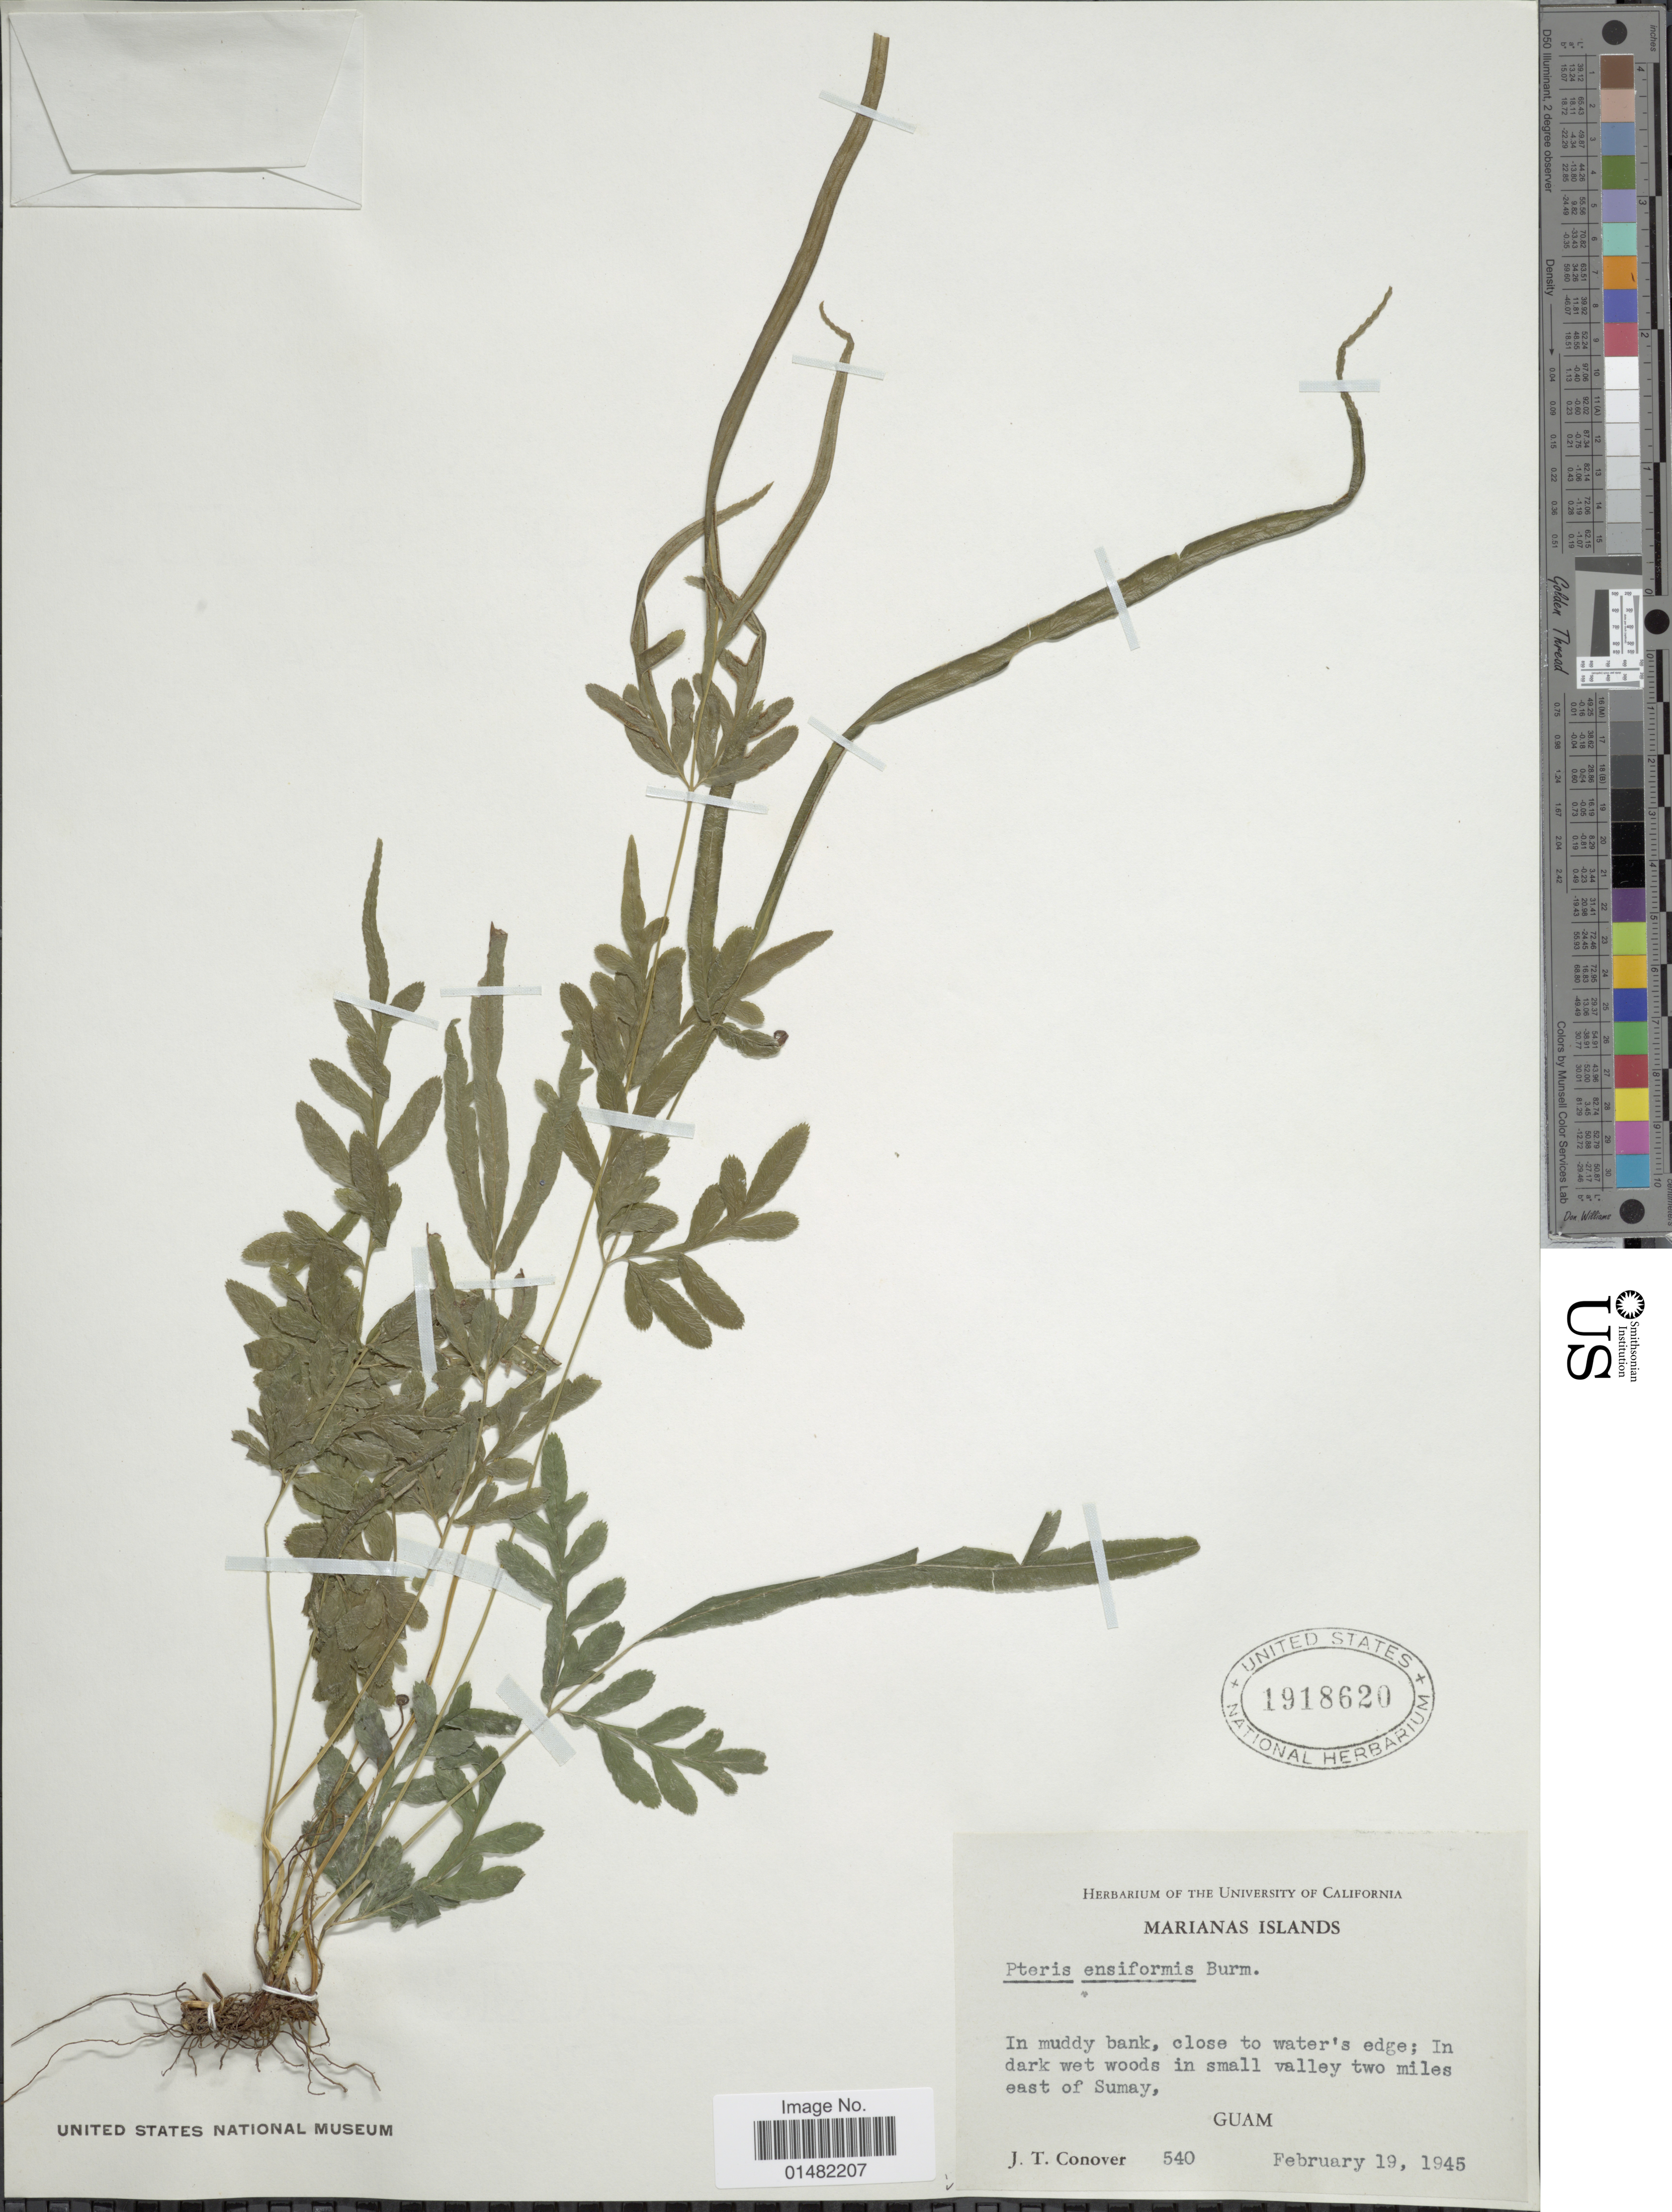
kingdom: Plantae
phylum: Tracheophyta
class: Polypodiopsida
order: Polypodiales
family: Pteridaceae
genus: Pteris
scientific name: Pteris ensiformis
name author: Burm. f.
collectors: J. T. Conover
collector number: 540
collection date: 1945-02-19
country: Guam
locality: Marianas Islands, in dark wet woods in small valley two miles east of Sumay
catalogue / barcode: US 1918620